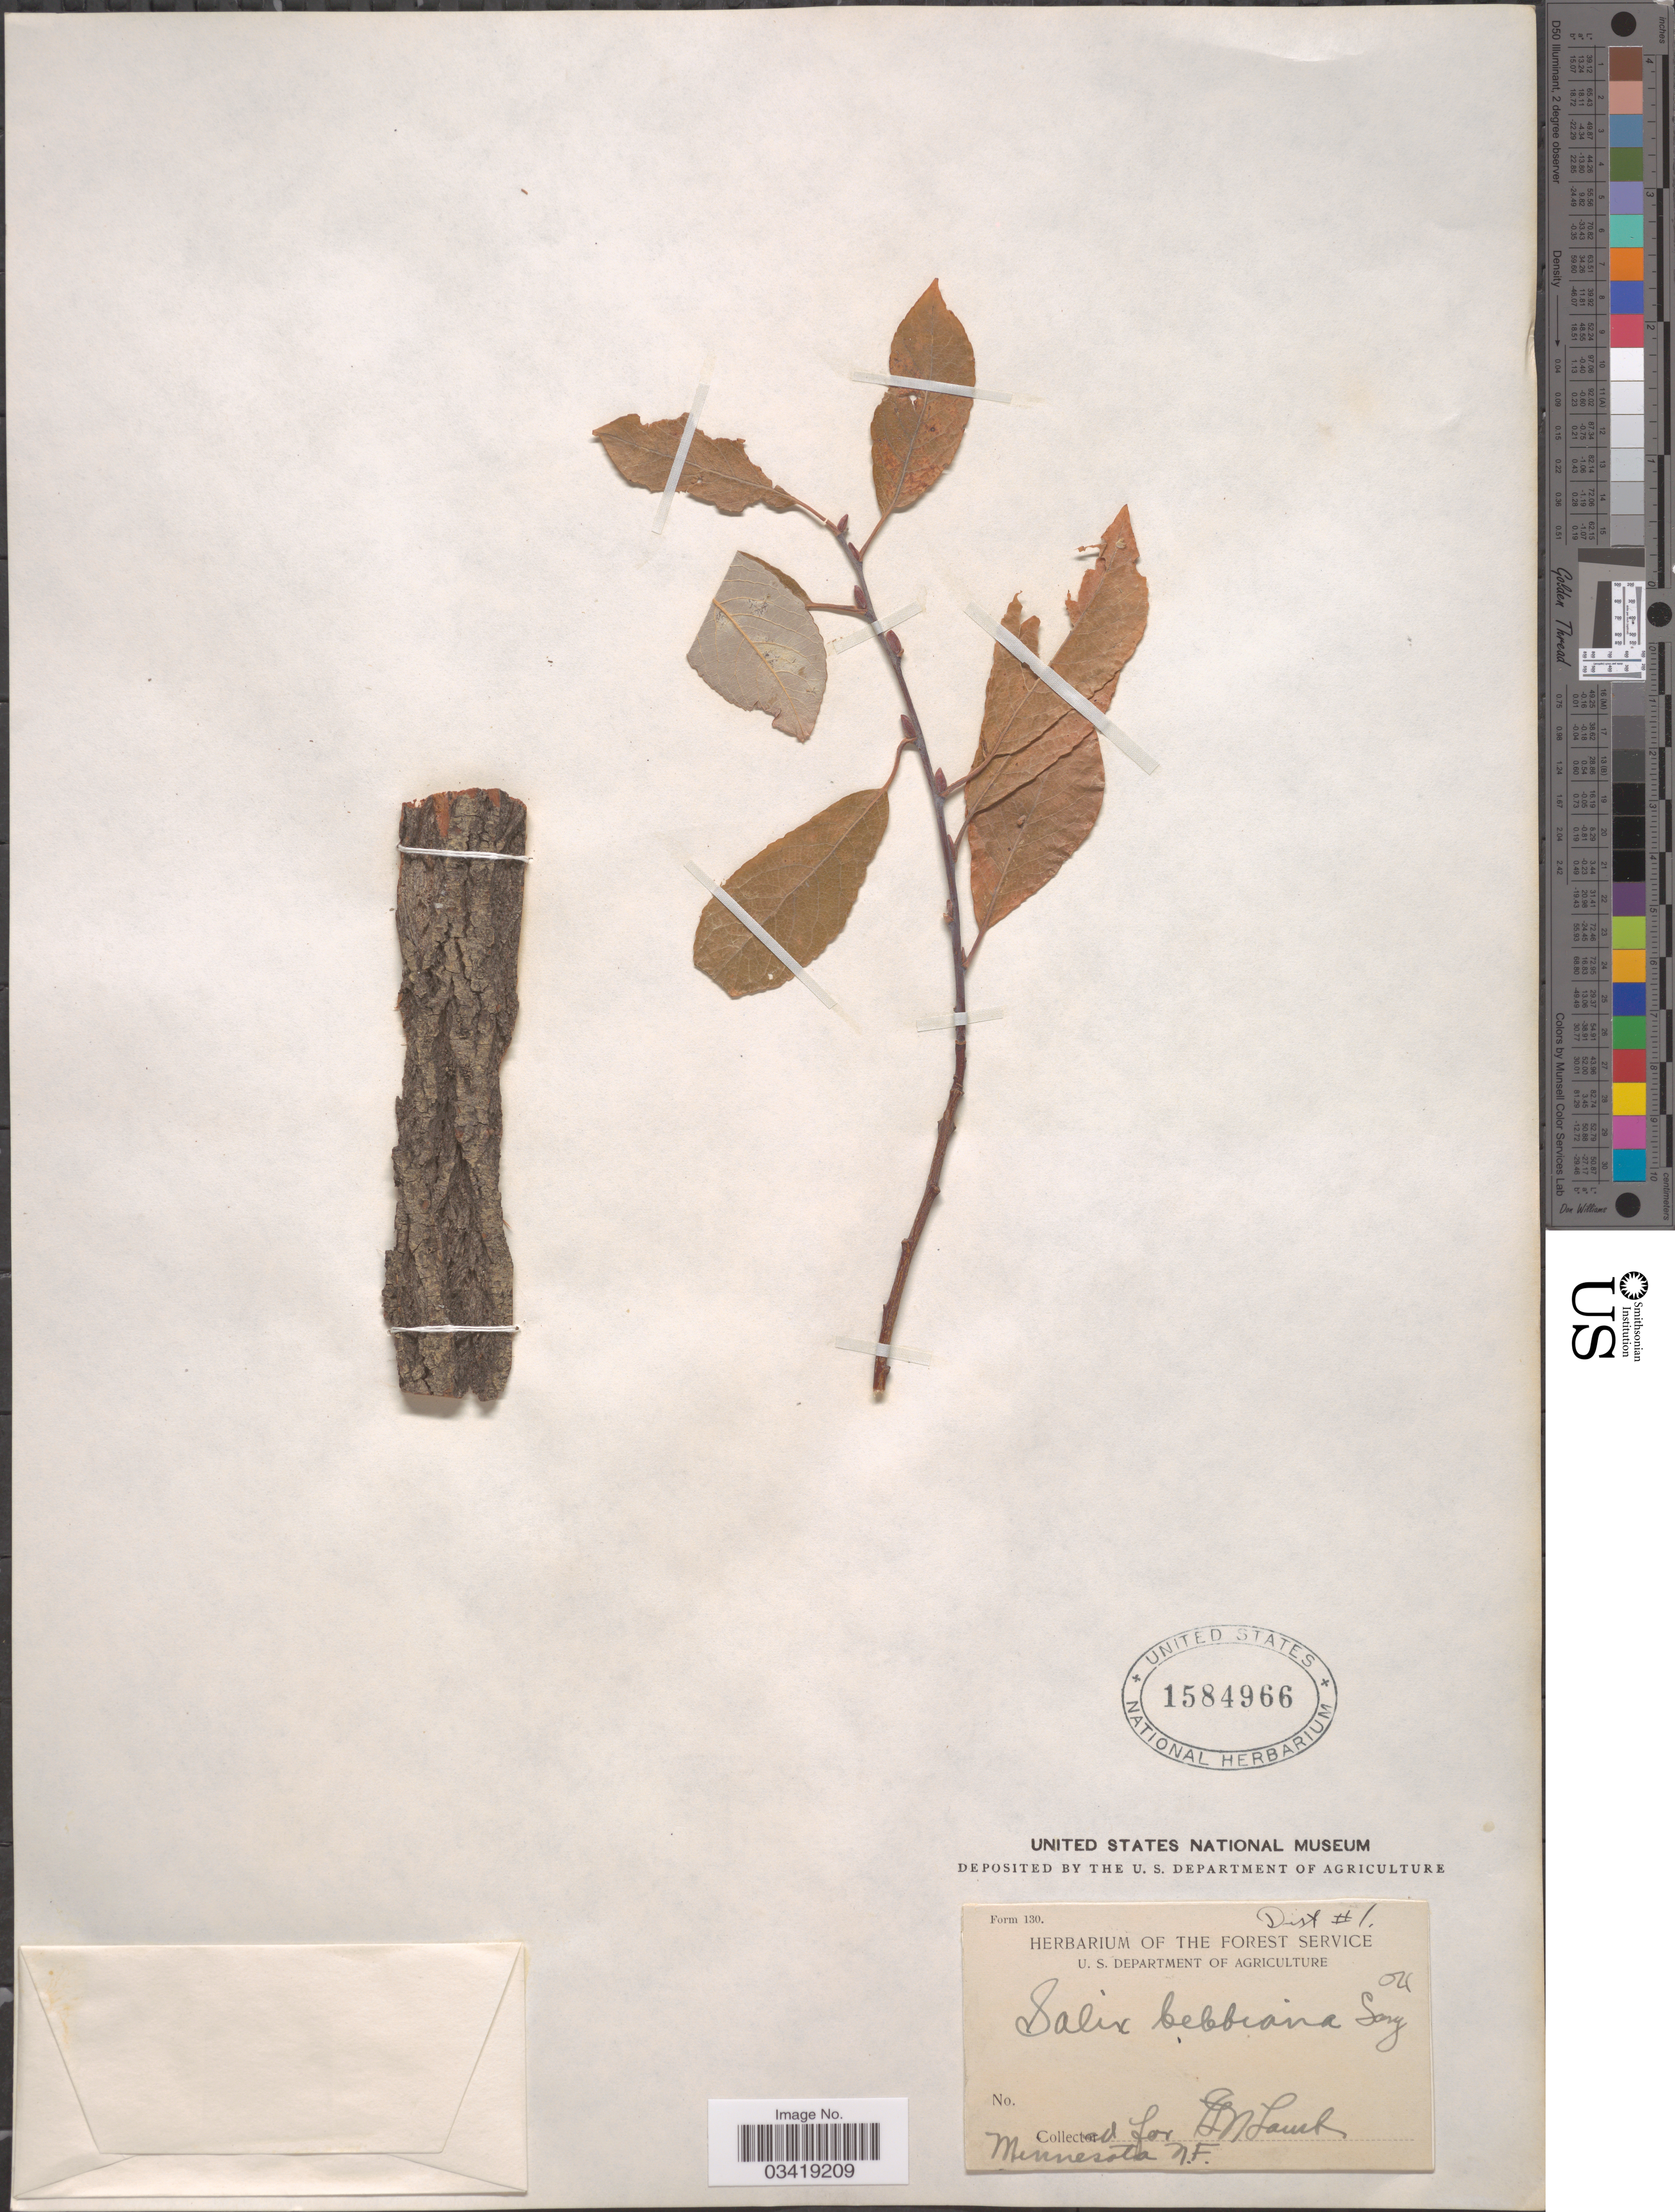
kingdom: Plantae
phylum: Tracheophyta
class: Magnoliopsida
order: Malpighiales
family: Salicaceae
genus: Salix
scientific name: Salix bebbiana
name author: Sarg.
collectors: G. N. Lamb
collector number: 1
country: United States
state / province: Minnesota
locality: Minnesota N.F.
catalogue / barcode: US 1584966